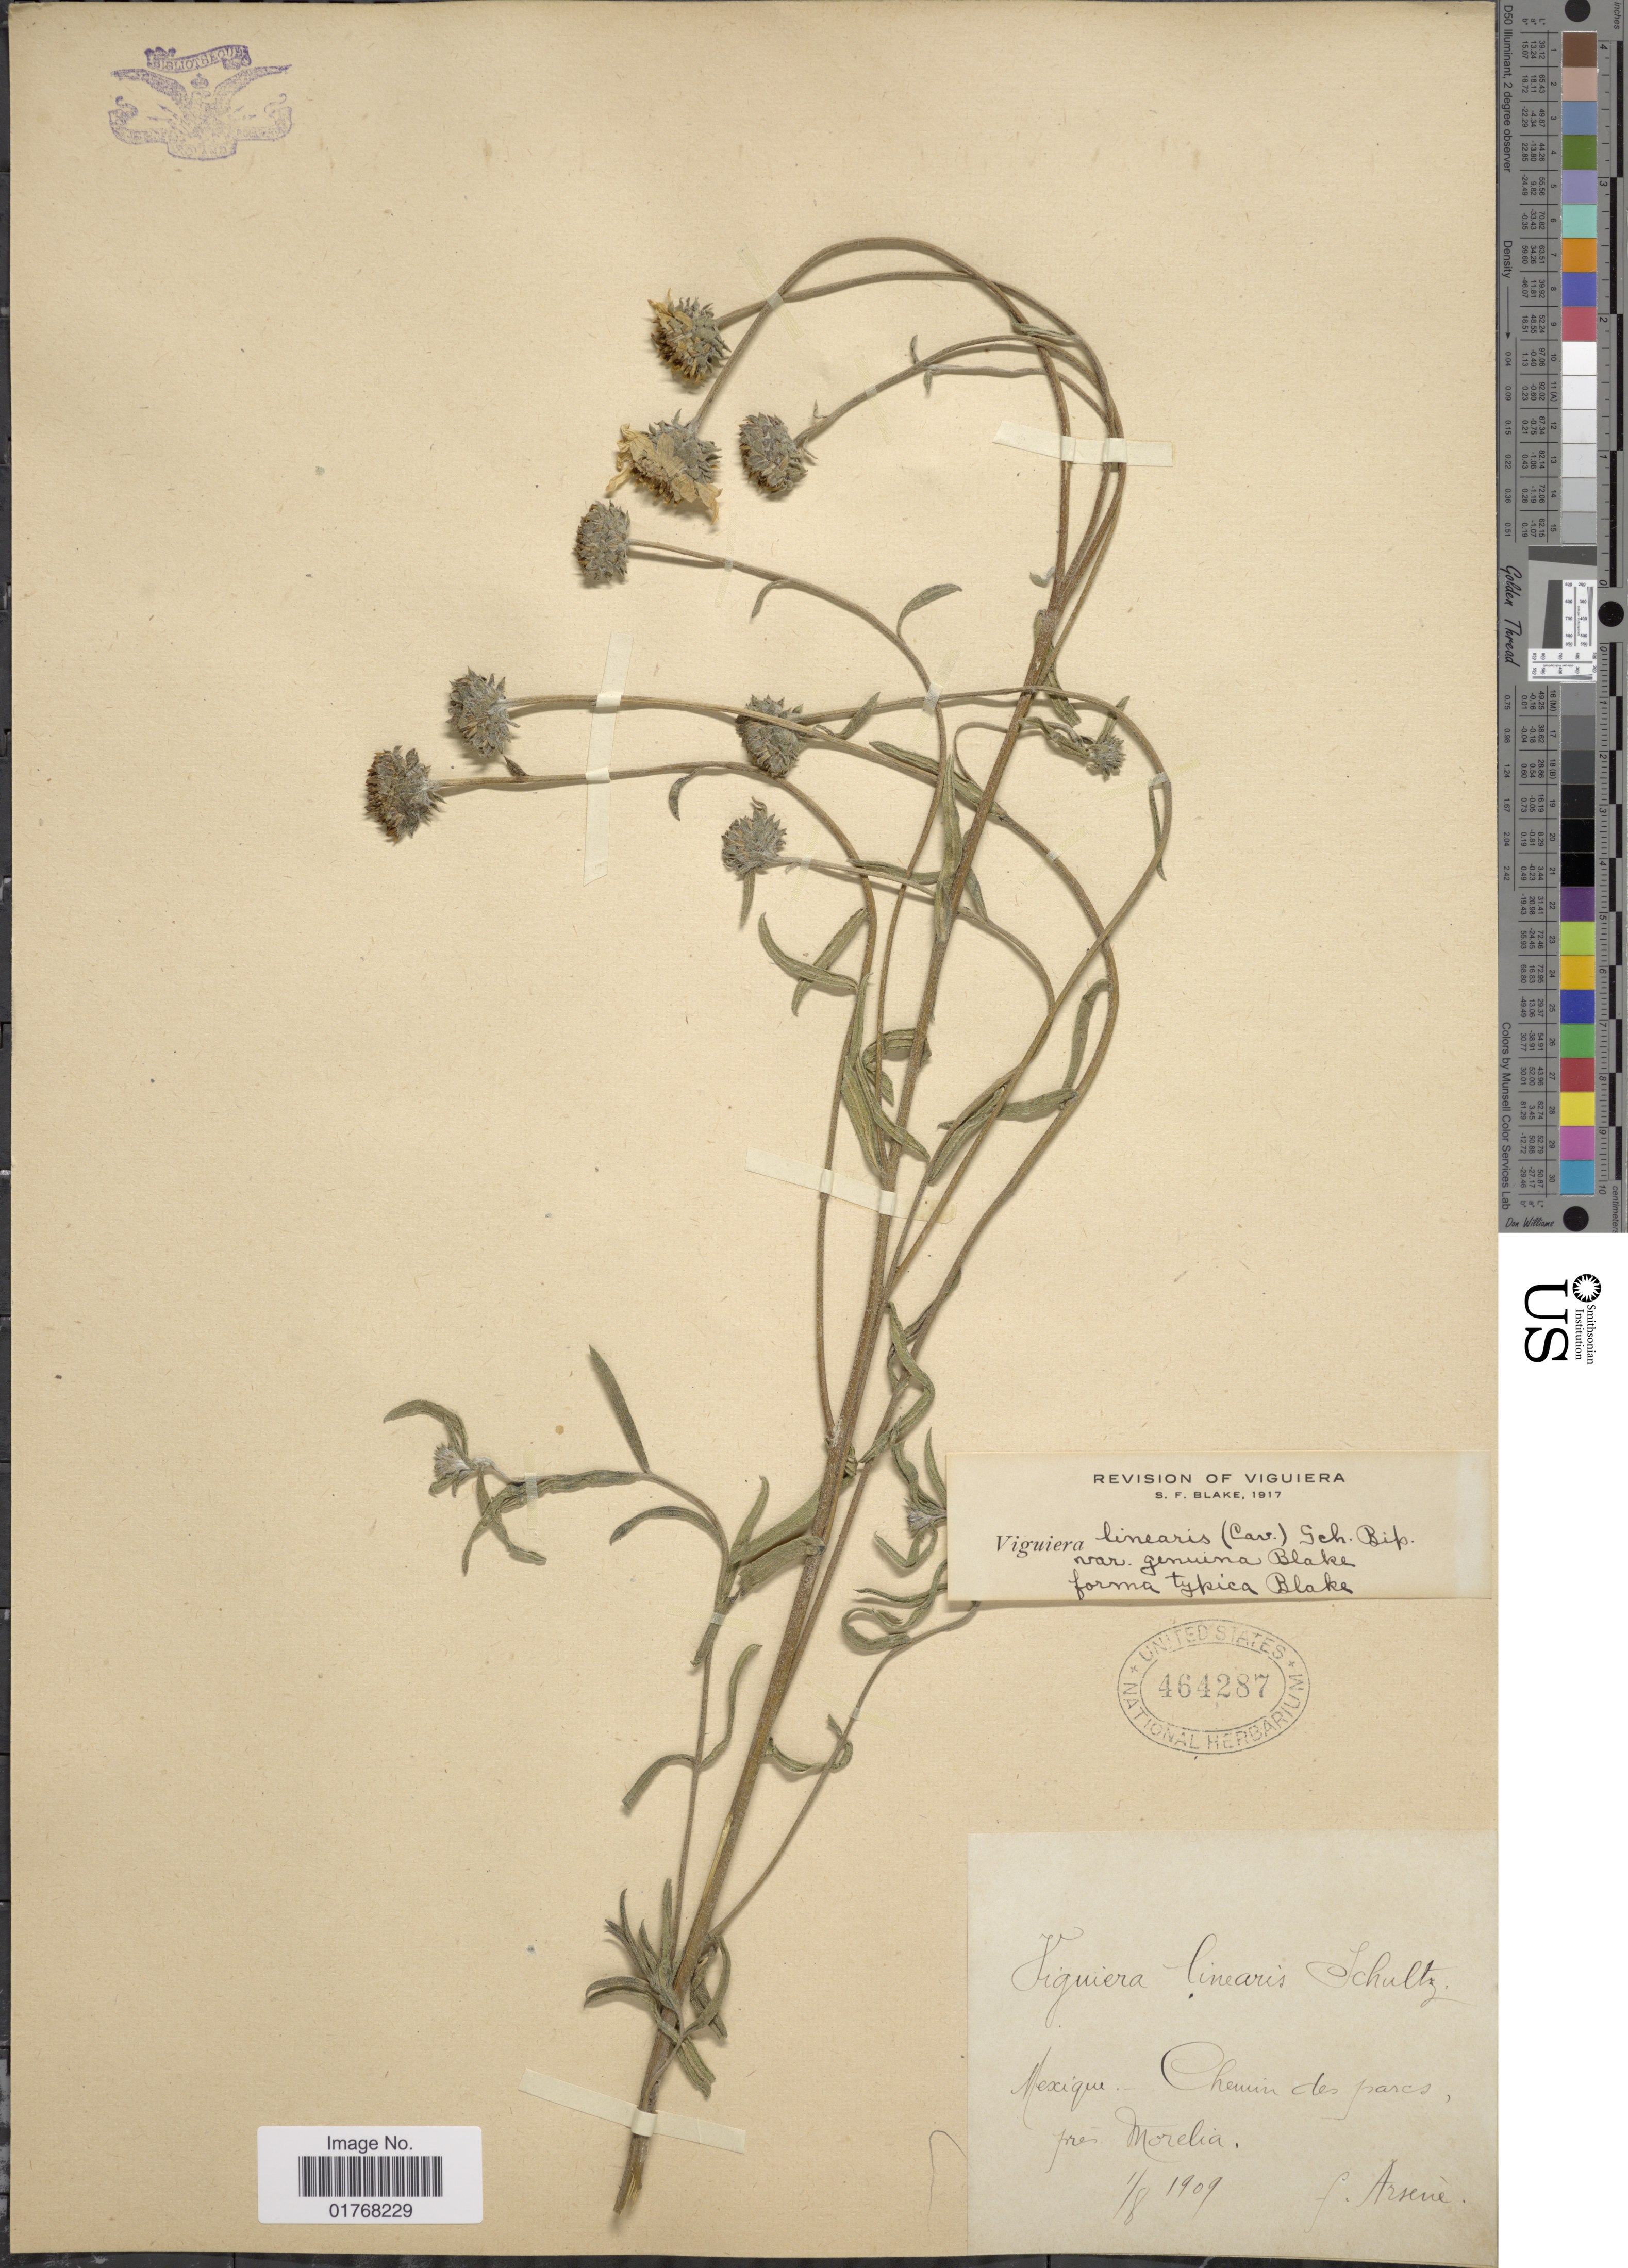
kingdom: Plantae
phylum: Tracheophyta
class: Magnoliopsida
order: Asterales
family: Asteraceae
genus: Viguiera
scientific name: Viguiera linearis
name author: (Cav.) Sch. Bip. & Hemsl.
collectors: F. Arsène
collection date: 1909-08-01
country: Mexico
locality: Chenin des parcs, pres Morelia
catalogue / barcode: US 464287